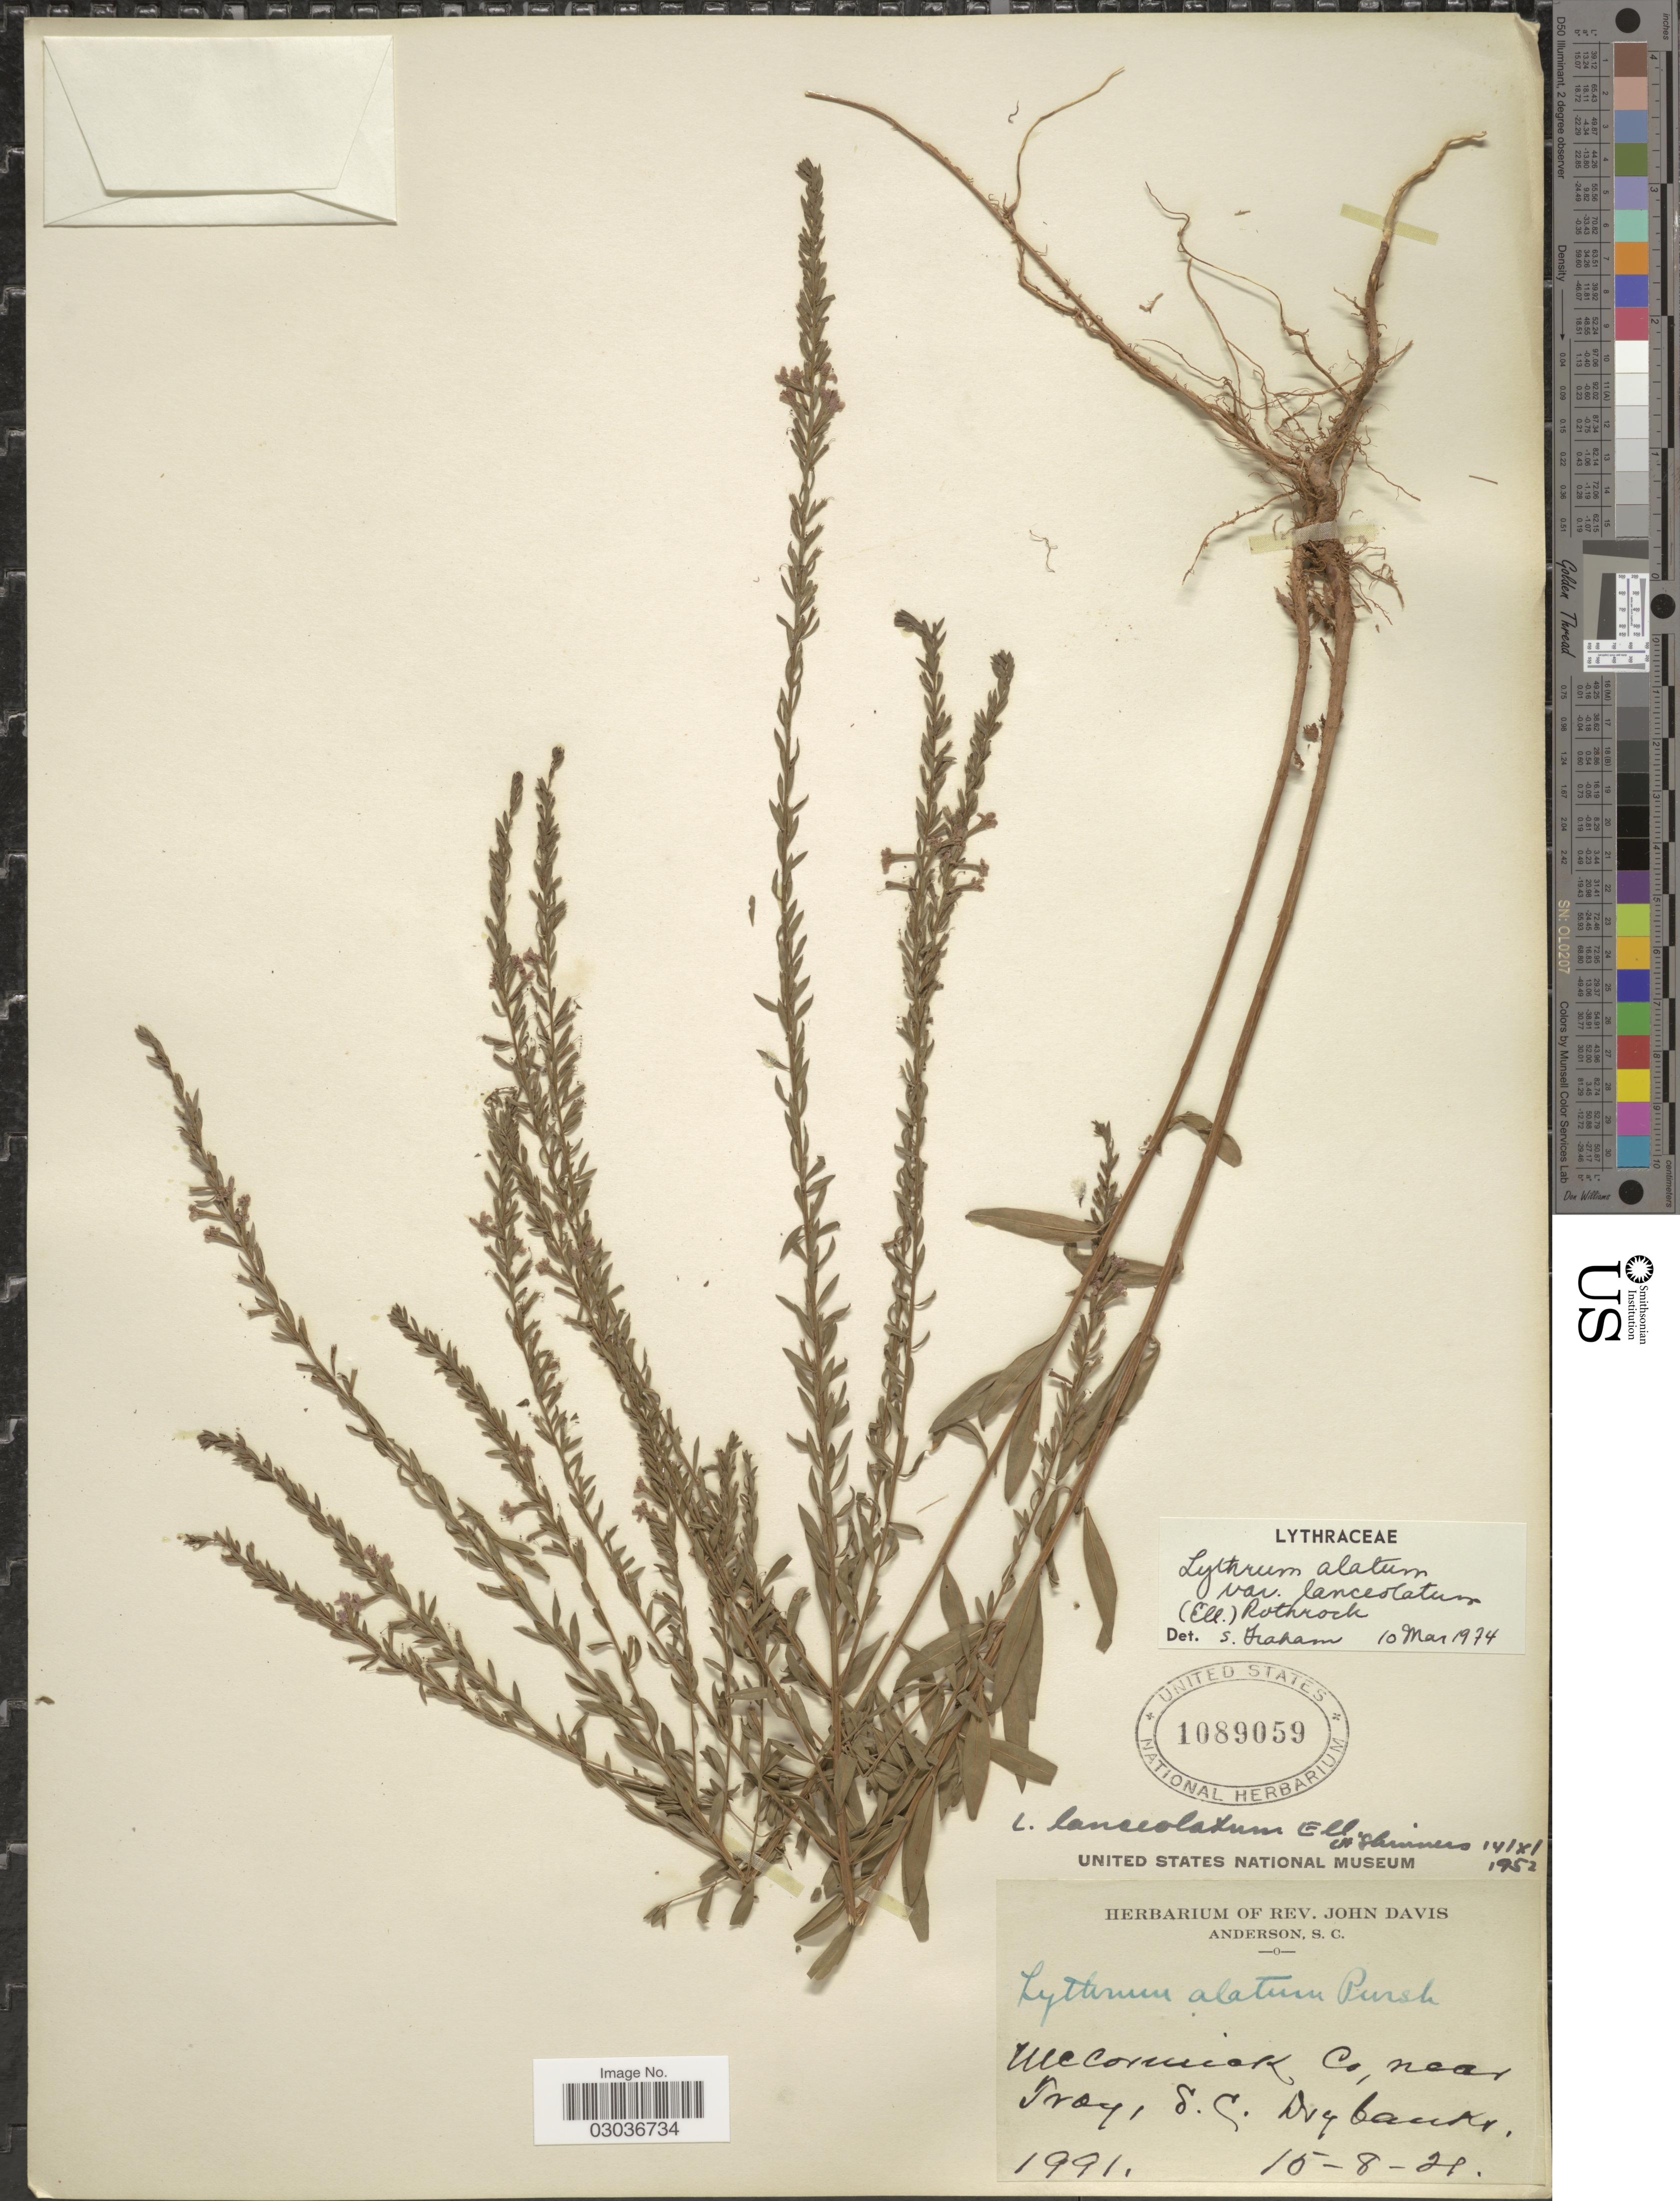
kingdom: Plantae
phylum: Tracheophyta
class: Magnoliopsida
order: Myrtales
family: Lythraceae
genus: Lythrum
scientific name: Lythrum alatum var. lanceolatum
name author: (Elliott) A. Gray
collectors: ex herb. Rev. John Davis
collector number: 1991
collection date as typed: Transcribed d/m/y: 15/8/21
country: United States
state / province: South Carolina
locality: McCormick Co., near Troy.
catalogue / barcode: US 1089059